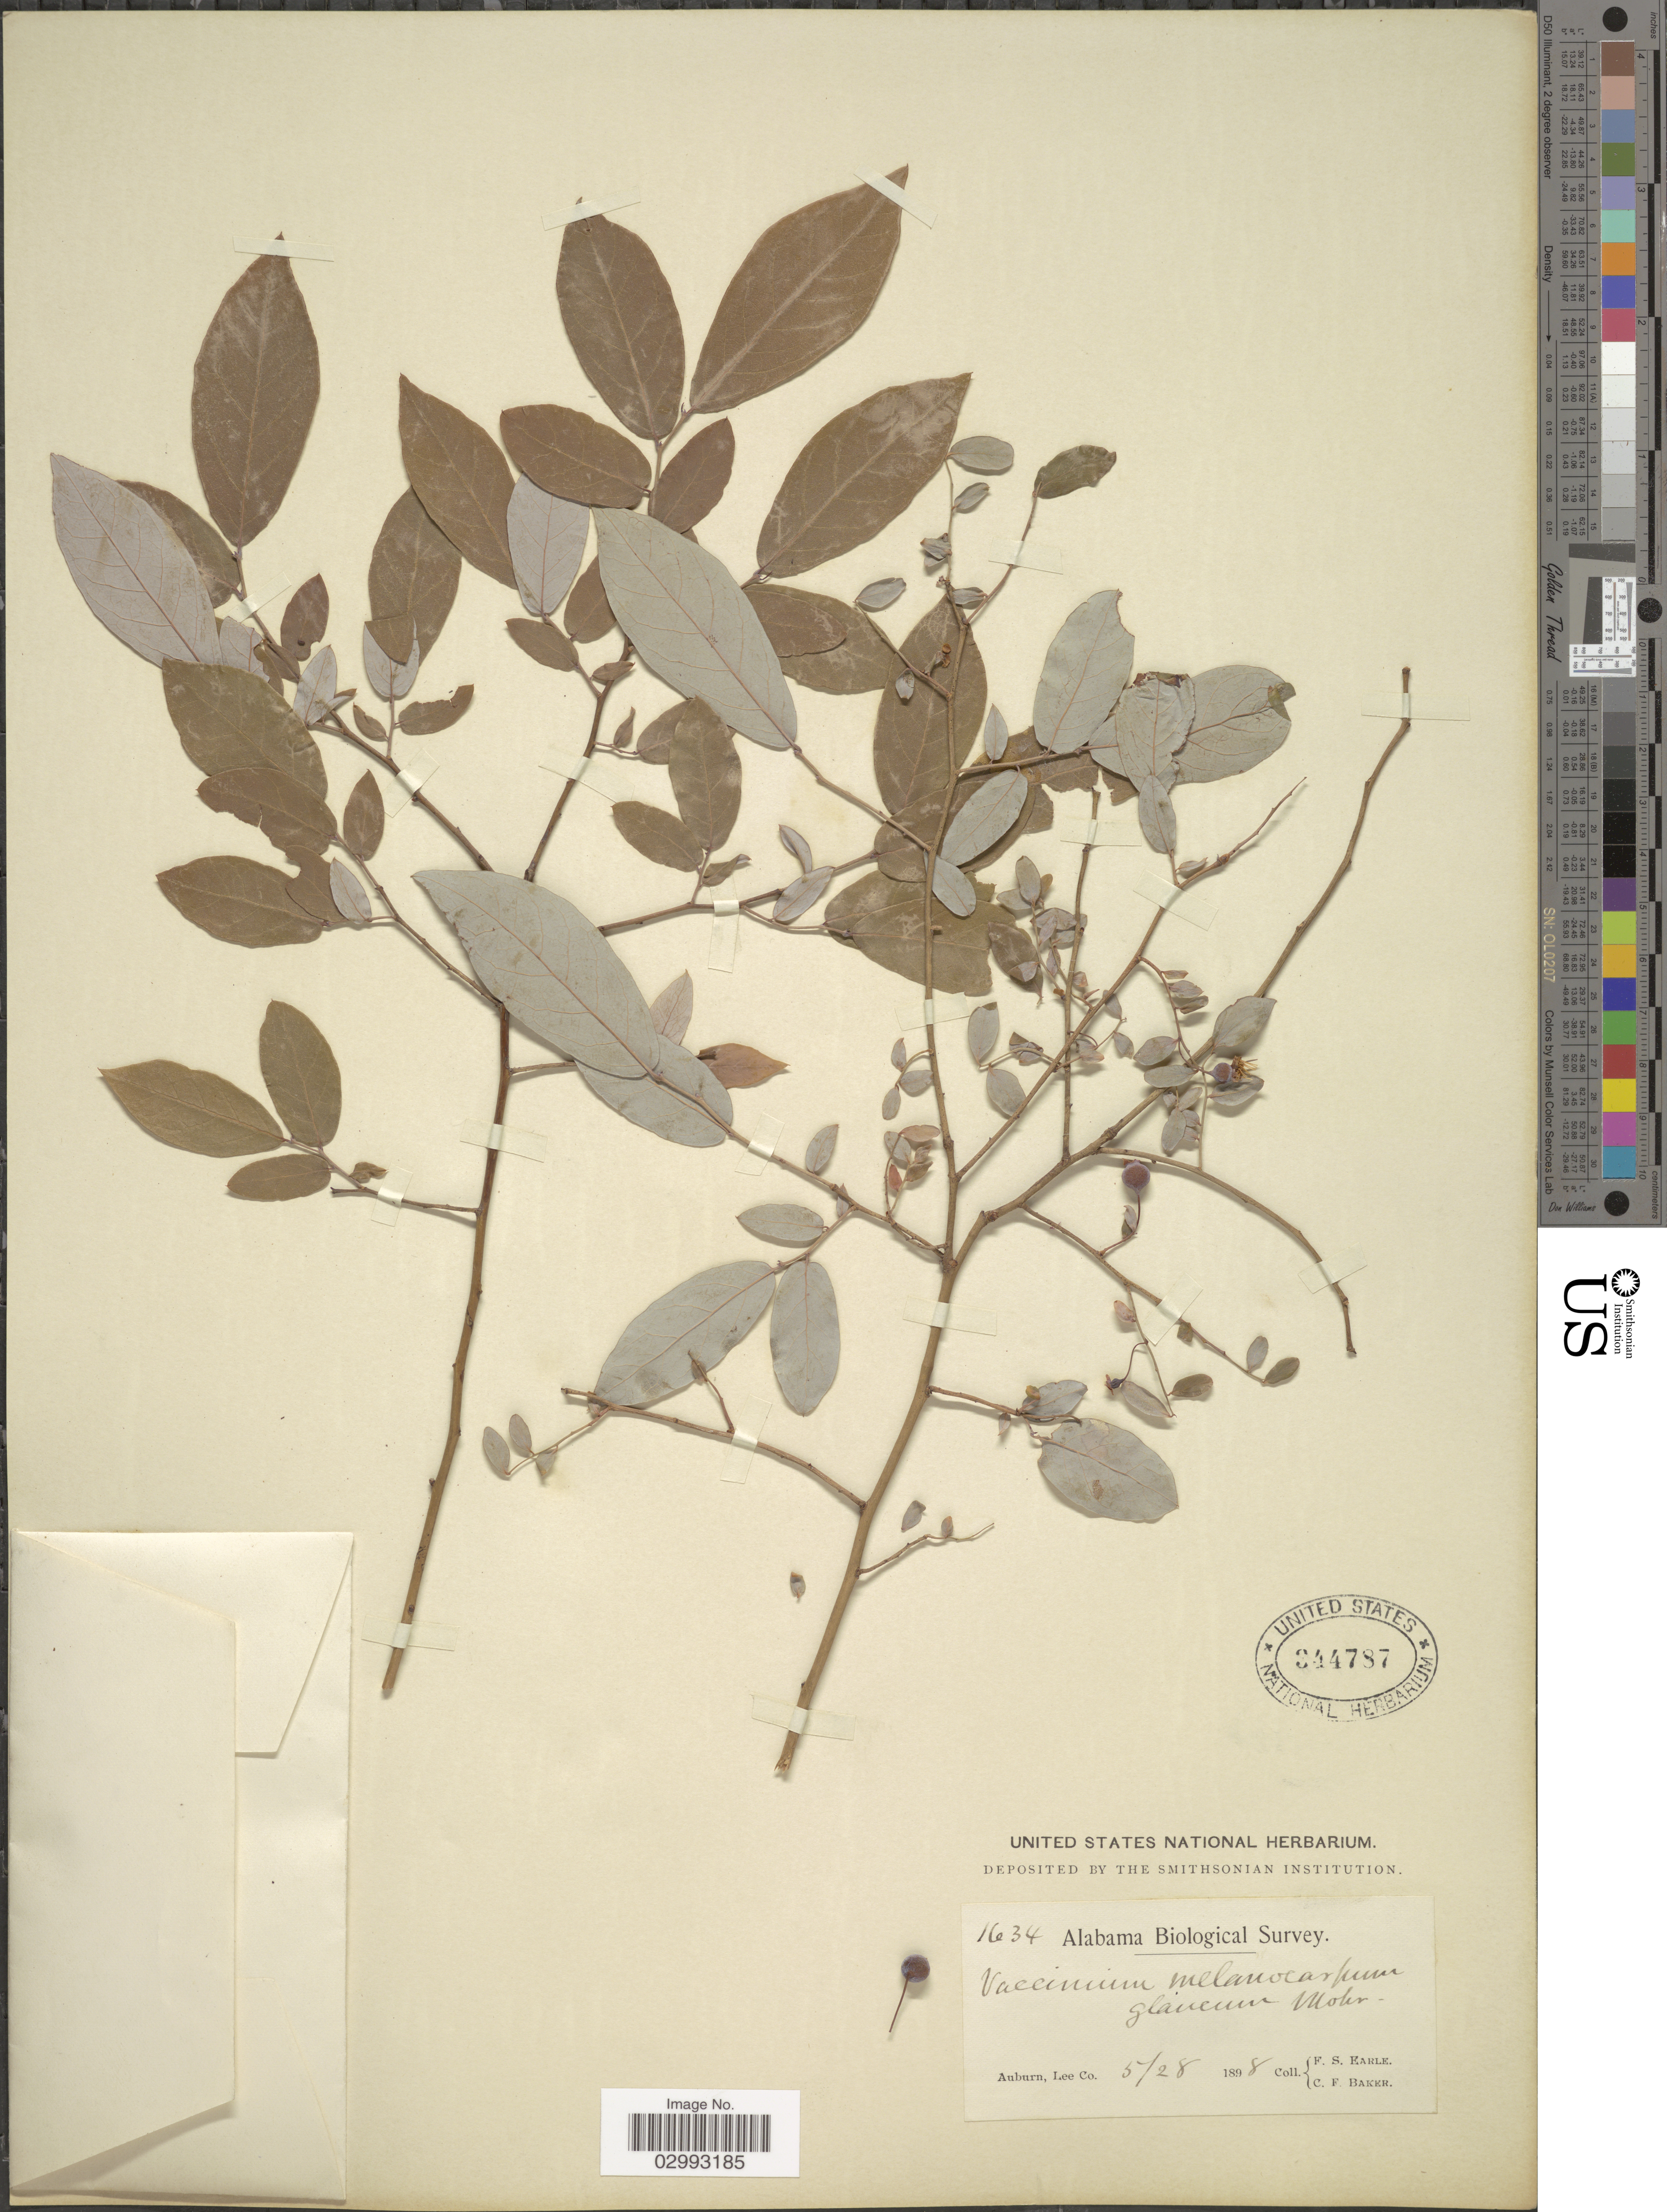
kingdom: Plantae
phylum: Tracheophyta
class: Magnoliopsida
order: Ericales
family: Ericaceae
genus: Polycodium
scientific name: Polycodium melanocarpum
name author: (C. Mohr) Small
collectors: F. S. Earle & C. F. Baker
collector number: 1634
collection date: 1898-05-28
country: United States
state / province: Alabama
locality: Auburn, Lee Co.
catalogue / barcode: US 344787